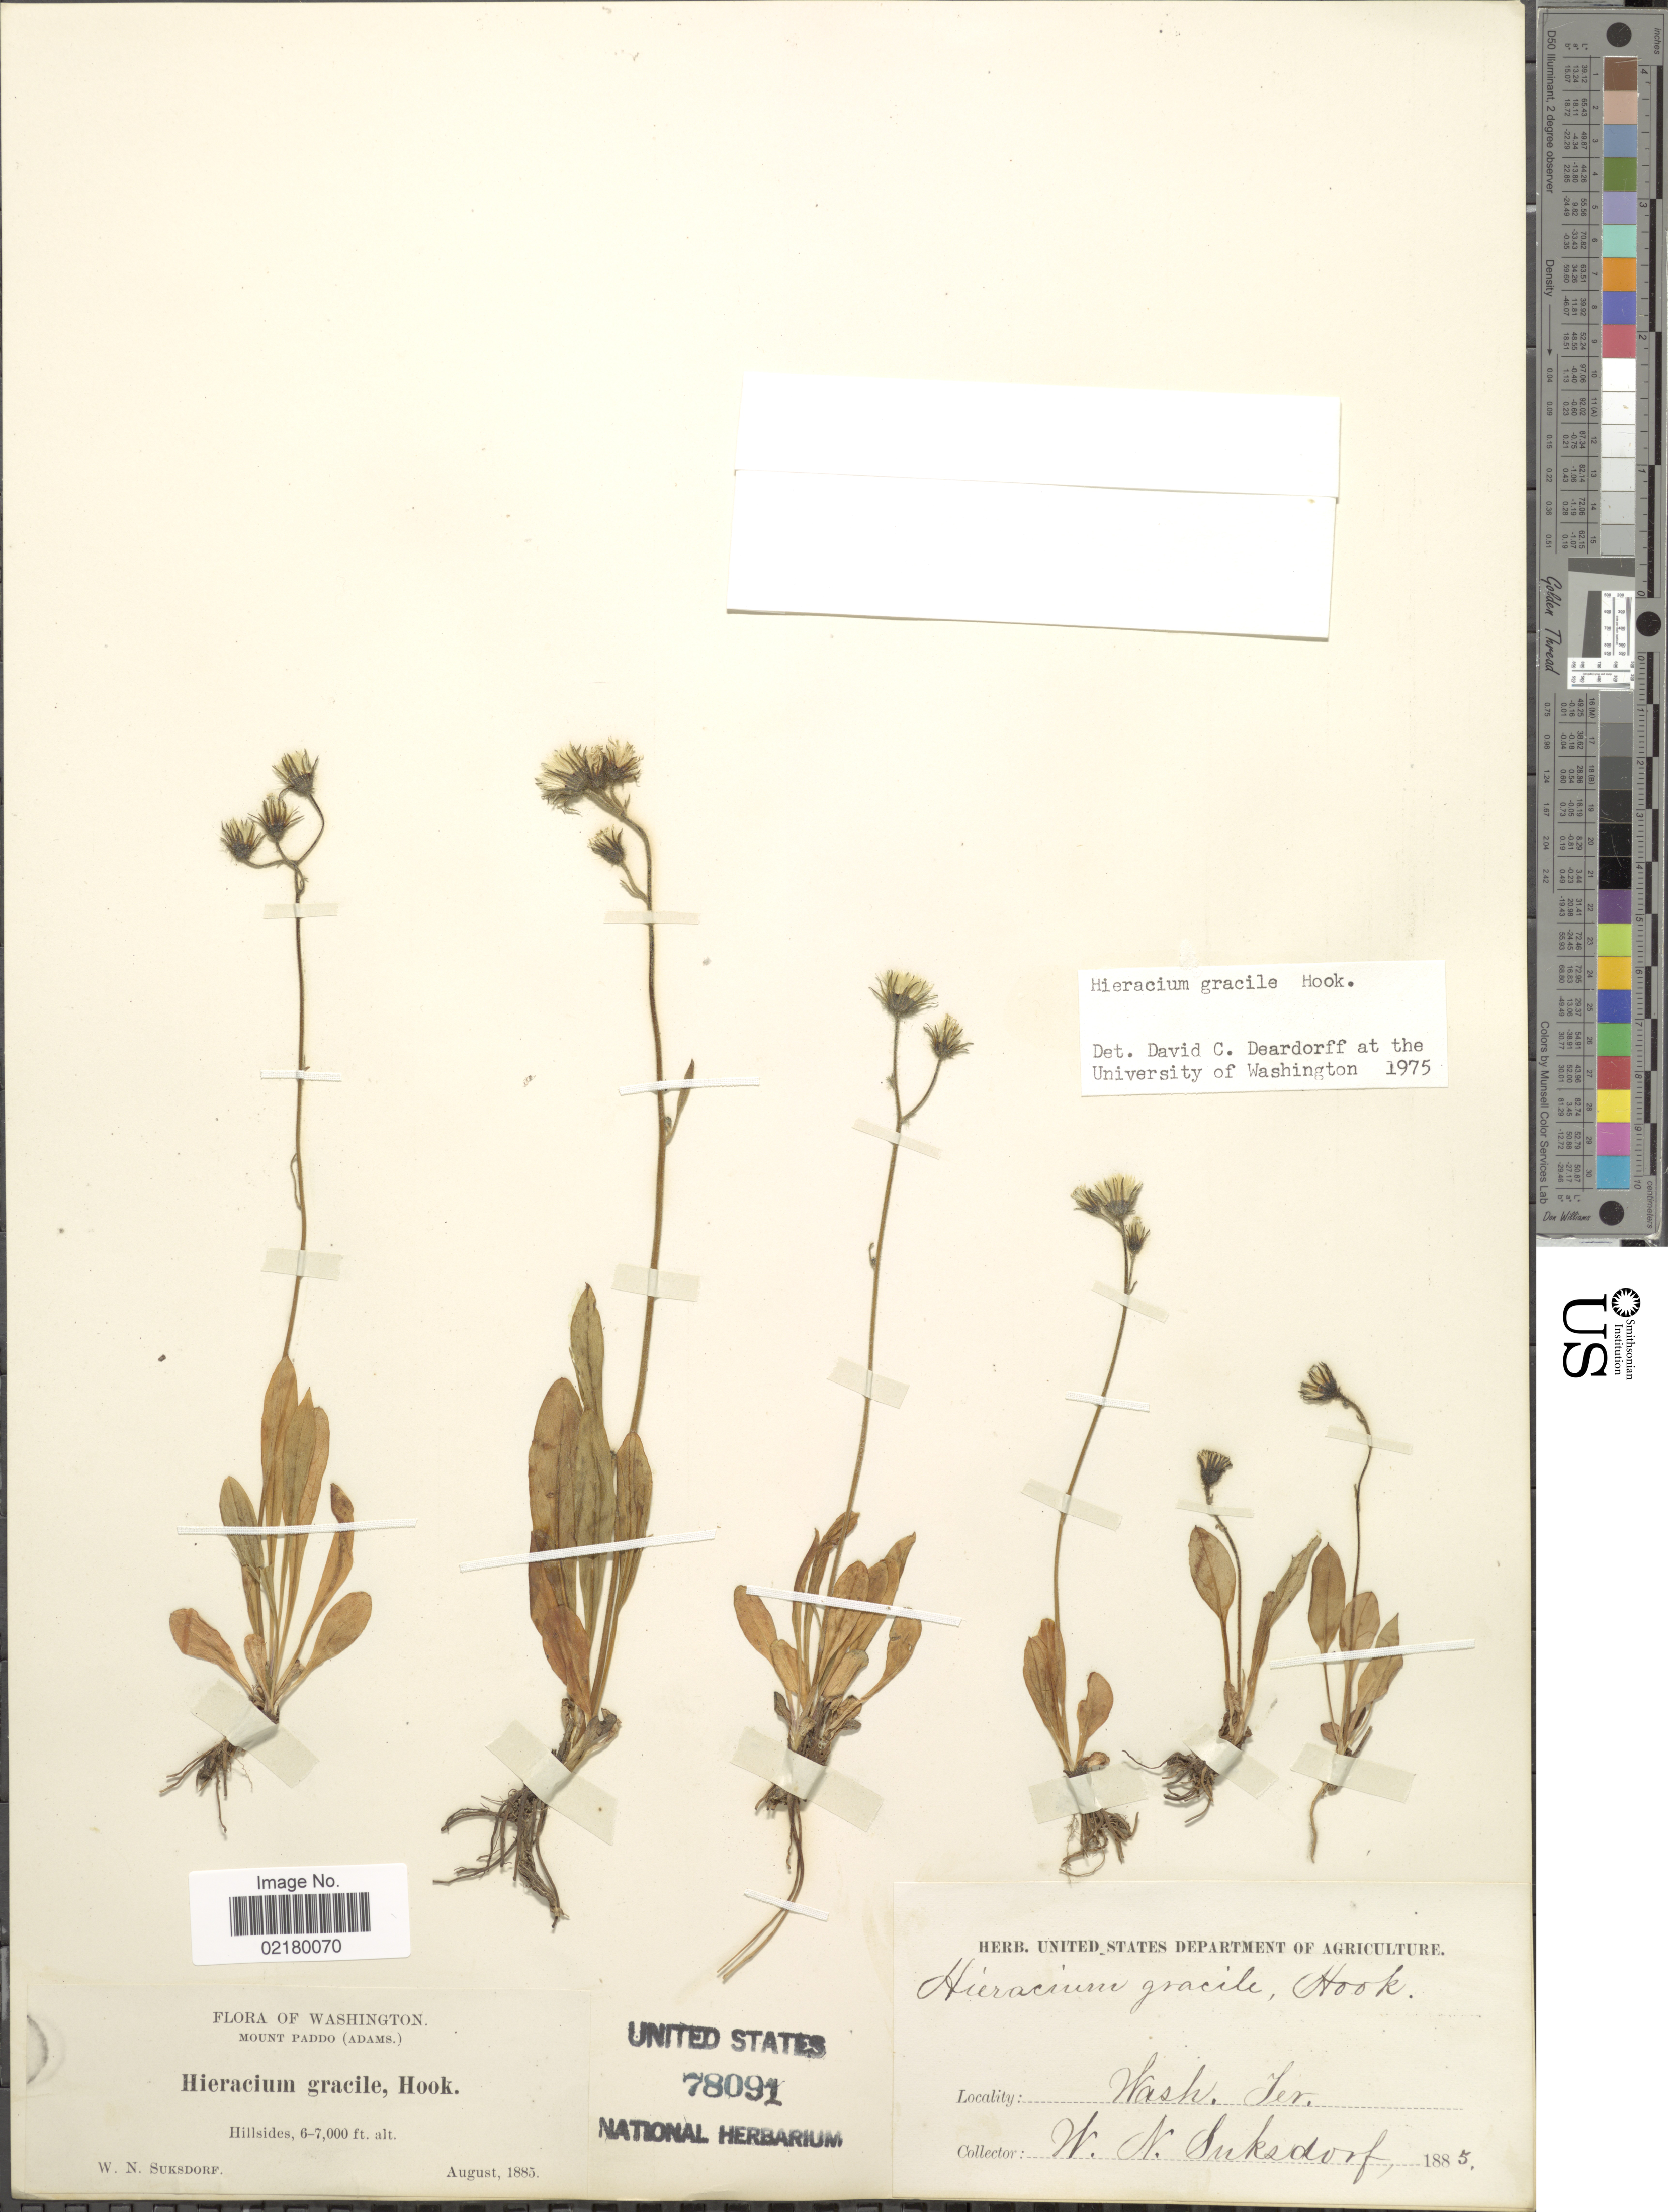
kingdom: Plantae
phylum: Tracheophyta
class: Magnoliopsida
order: Asterales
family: Asteraceae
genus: Hieracium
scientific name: Hieracium triste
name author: Willd. ex Spreng.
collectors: W. N. Suksdorf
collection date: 1885-08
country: United States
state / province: Washington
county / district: Skamania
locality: Mount Paddo (Adams), Hillsides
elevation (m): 1829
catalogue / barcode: US 78091